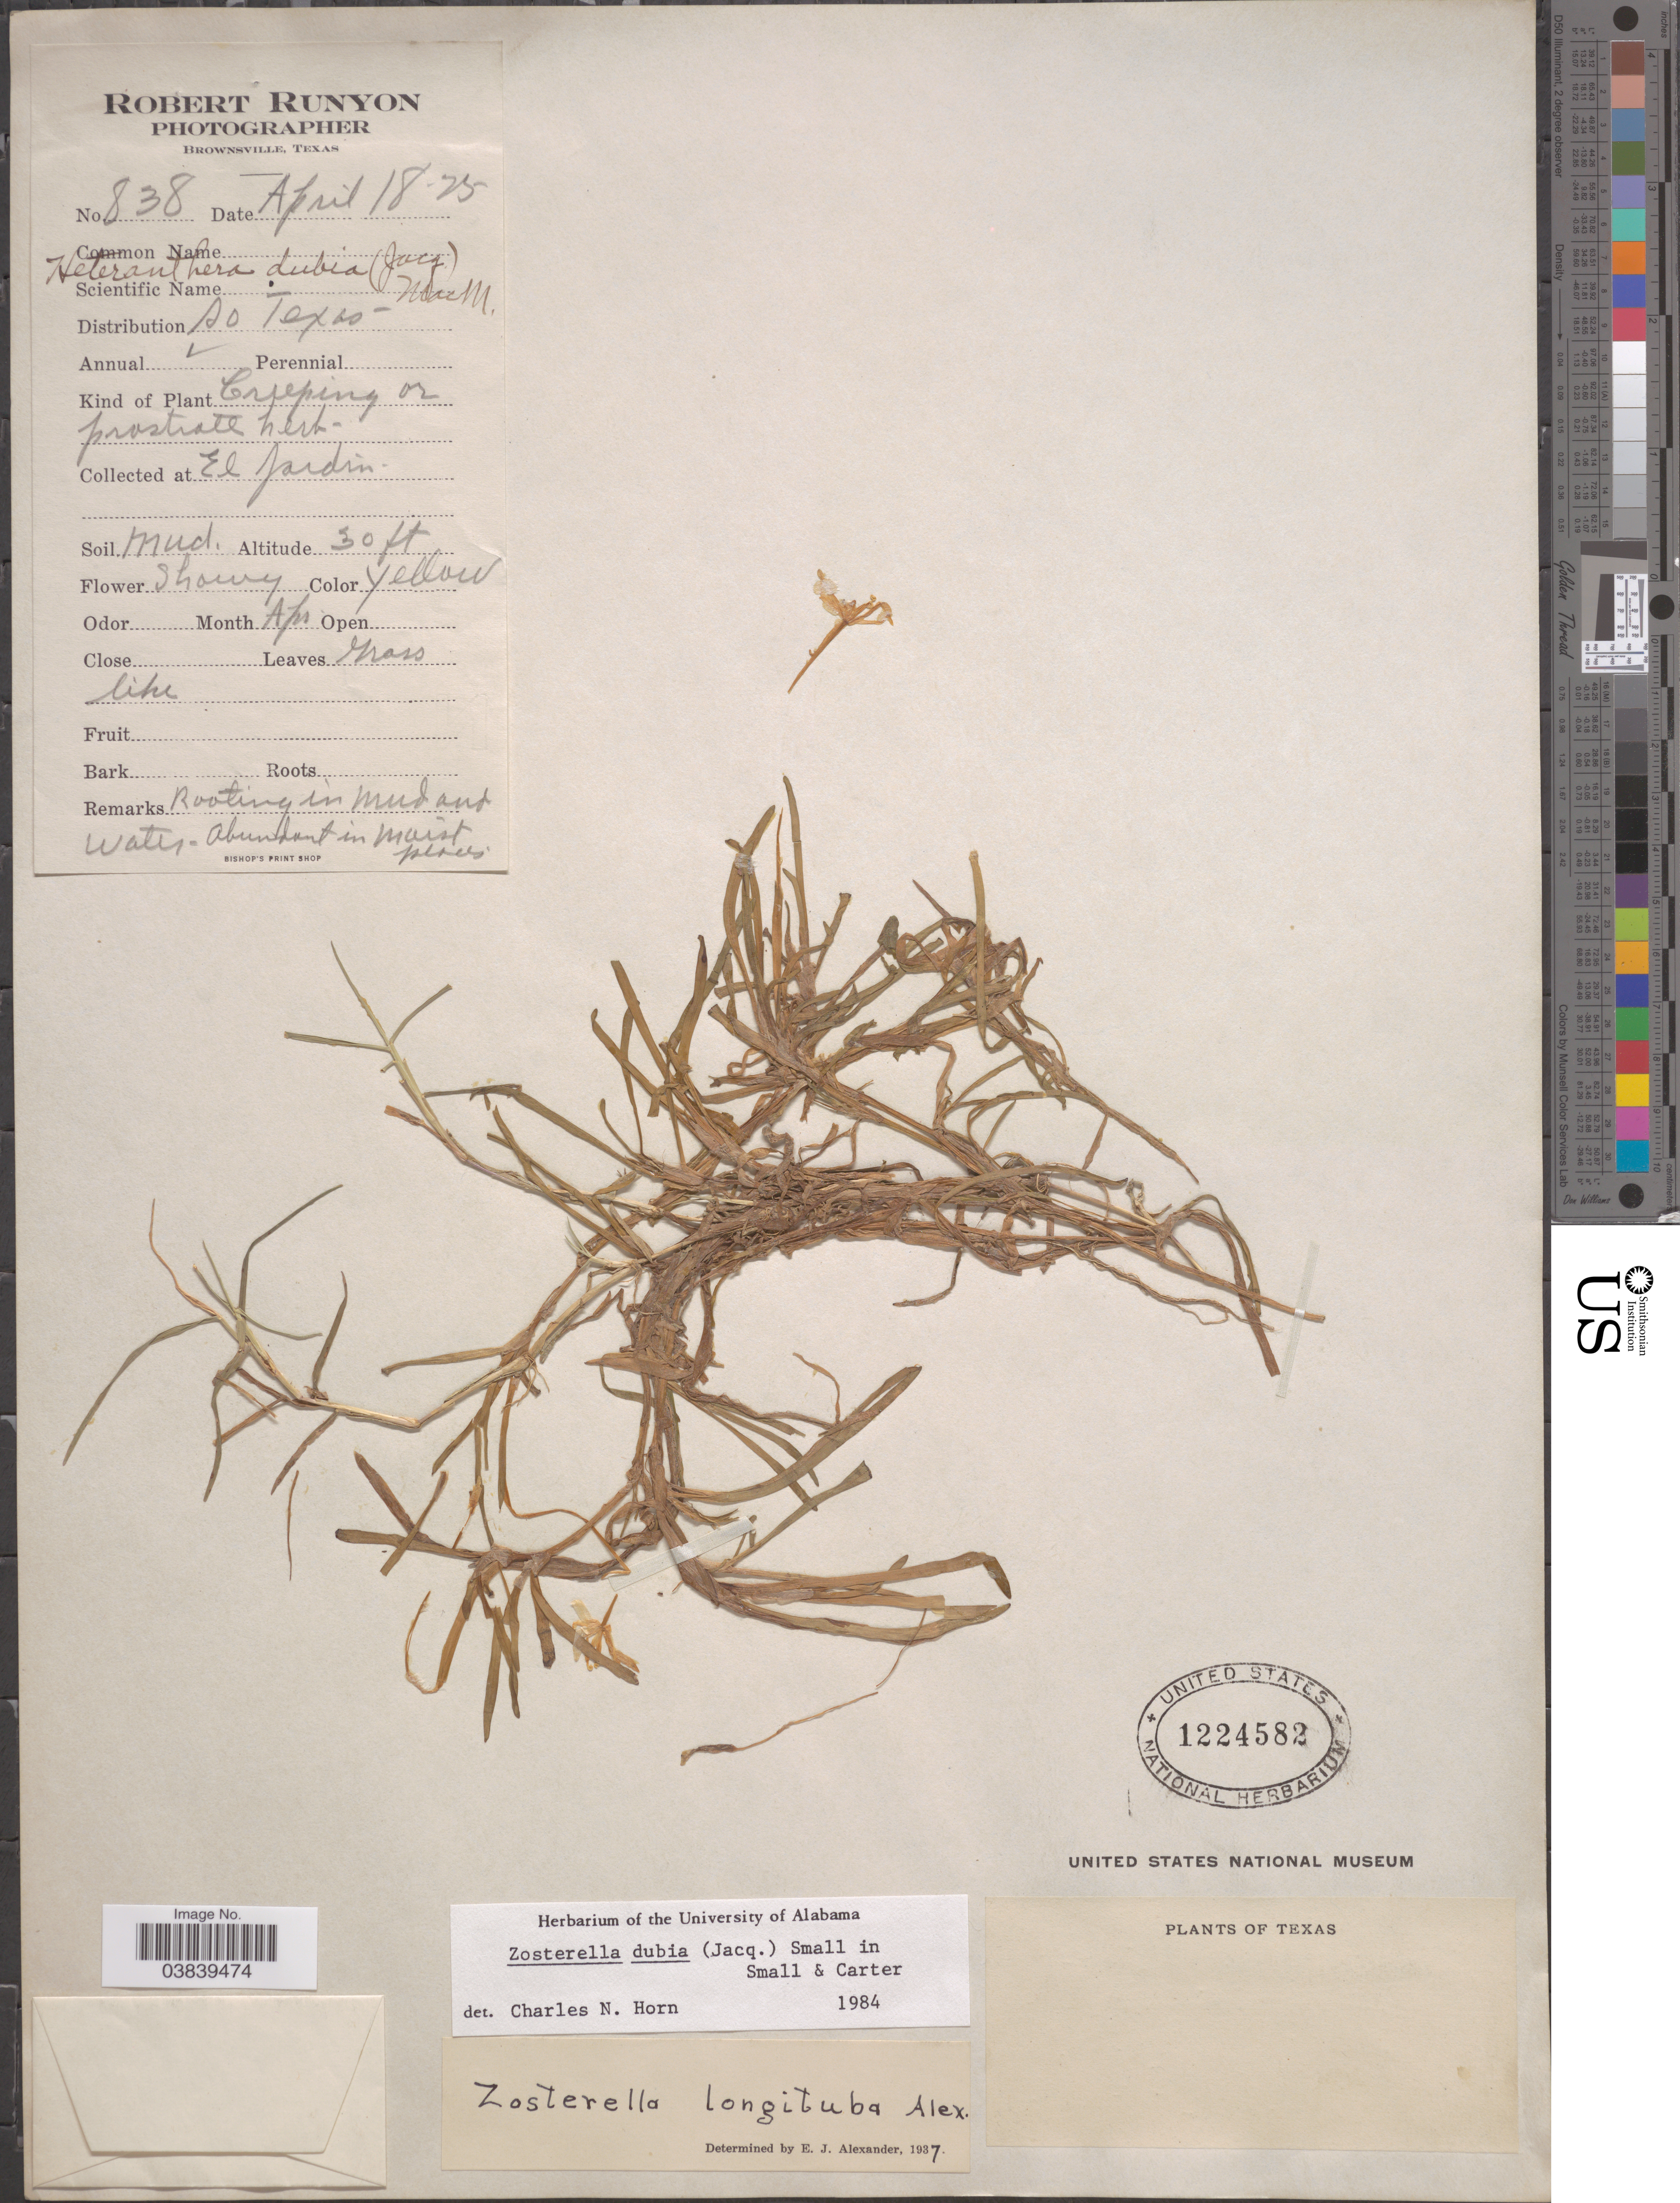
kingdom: Plantae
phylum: Tracheophyta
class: Liliopsida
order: Commelinales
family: Pontederiaceae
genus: Heteranthera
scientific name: Heteranthera dubia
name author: (Jacq.) MacMill.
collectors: R. Runyon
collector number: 838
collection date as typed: Transcribed d/m/y: 18/4/25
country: United States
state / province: Texas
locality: El Jardin.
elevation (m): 9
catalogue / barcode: US 1224582